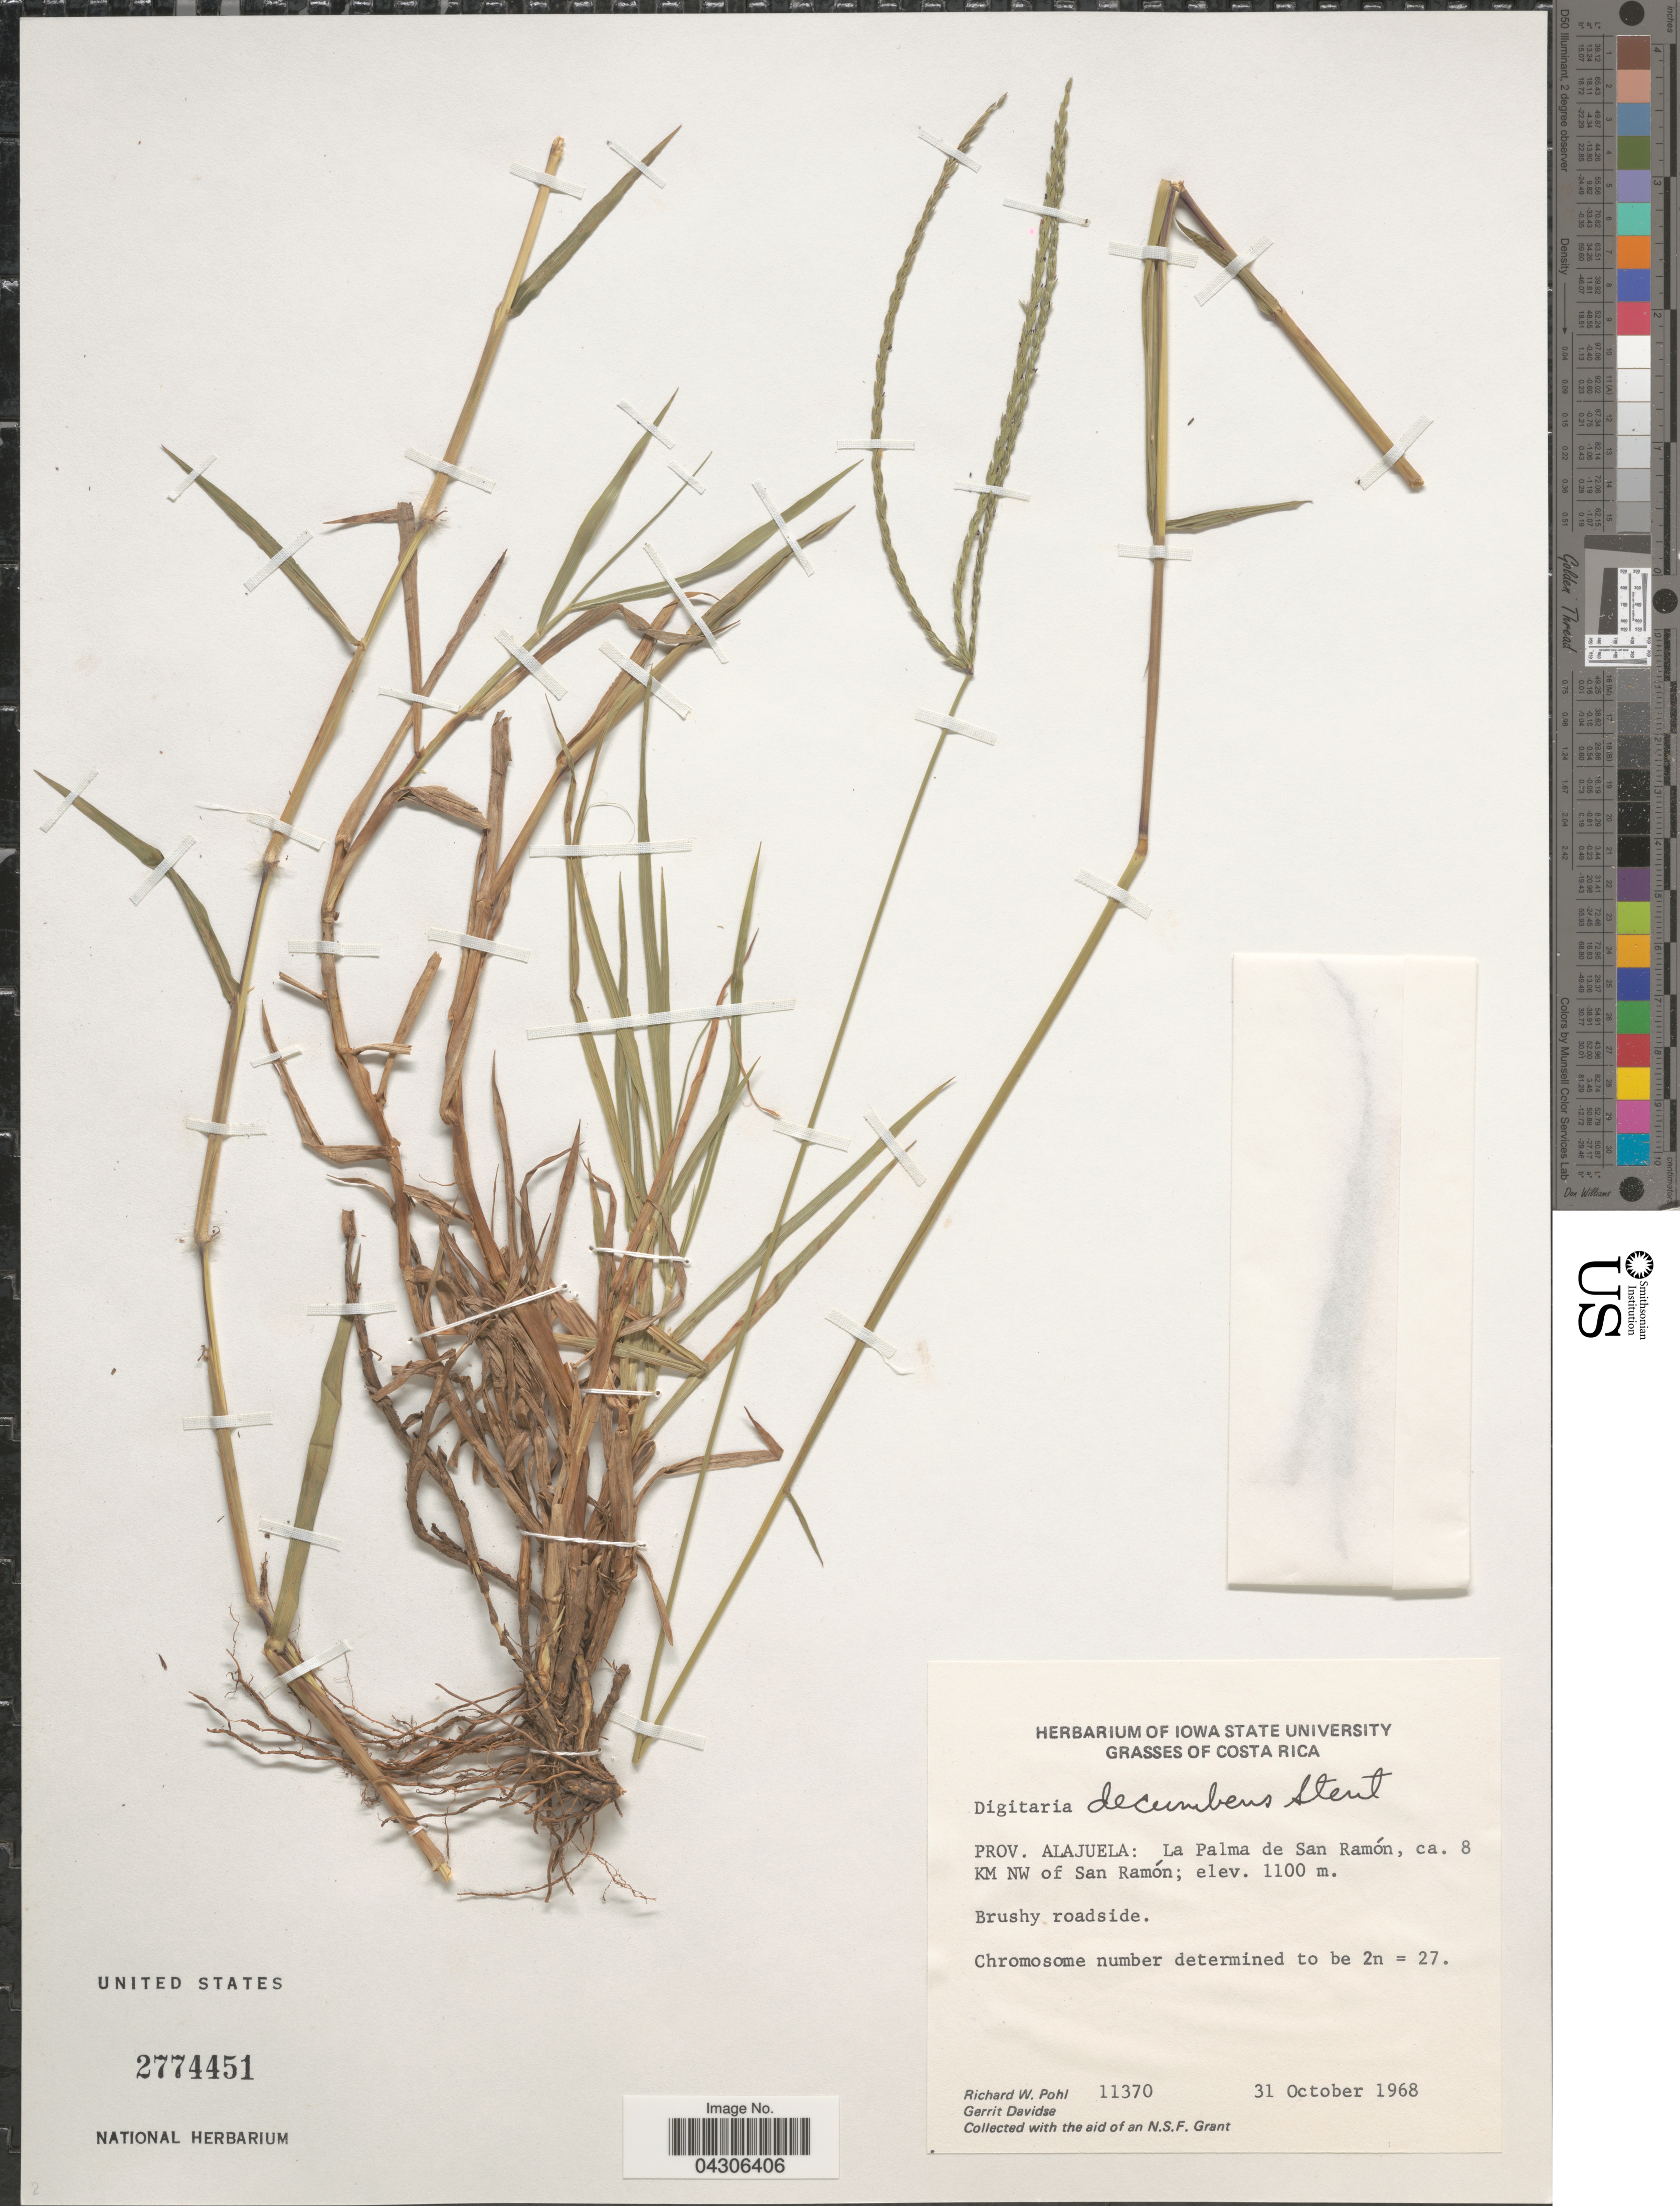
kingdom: Plantae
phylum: Tracheophyta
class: Liliopsida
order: Poales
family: Poaceae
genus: Digitaria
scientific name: Digitaria decumbens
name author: Stent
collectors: R. W. Pohl & G. Davidse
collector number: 11370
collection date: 1968-10-31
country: Costa Rica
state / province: Alajuela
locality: La Palma da San Ramón, ca. 8 Km NW of San Ramón.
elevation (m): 1100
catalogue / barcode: US 2774451